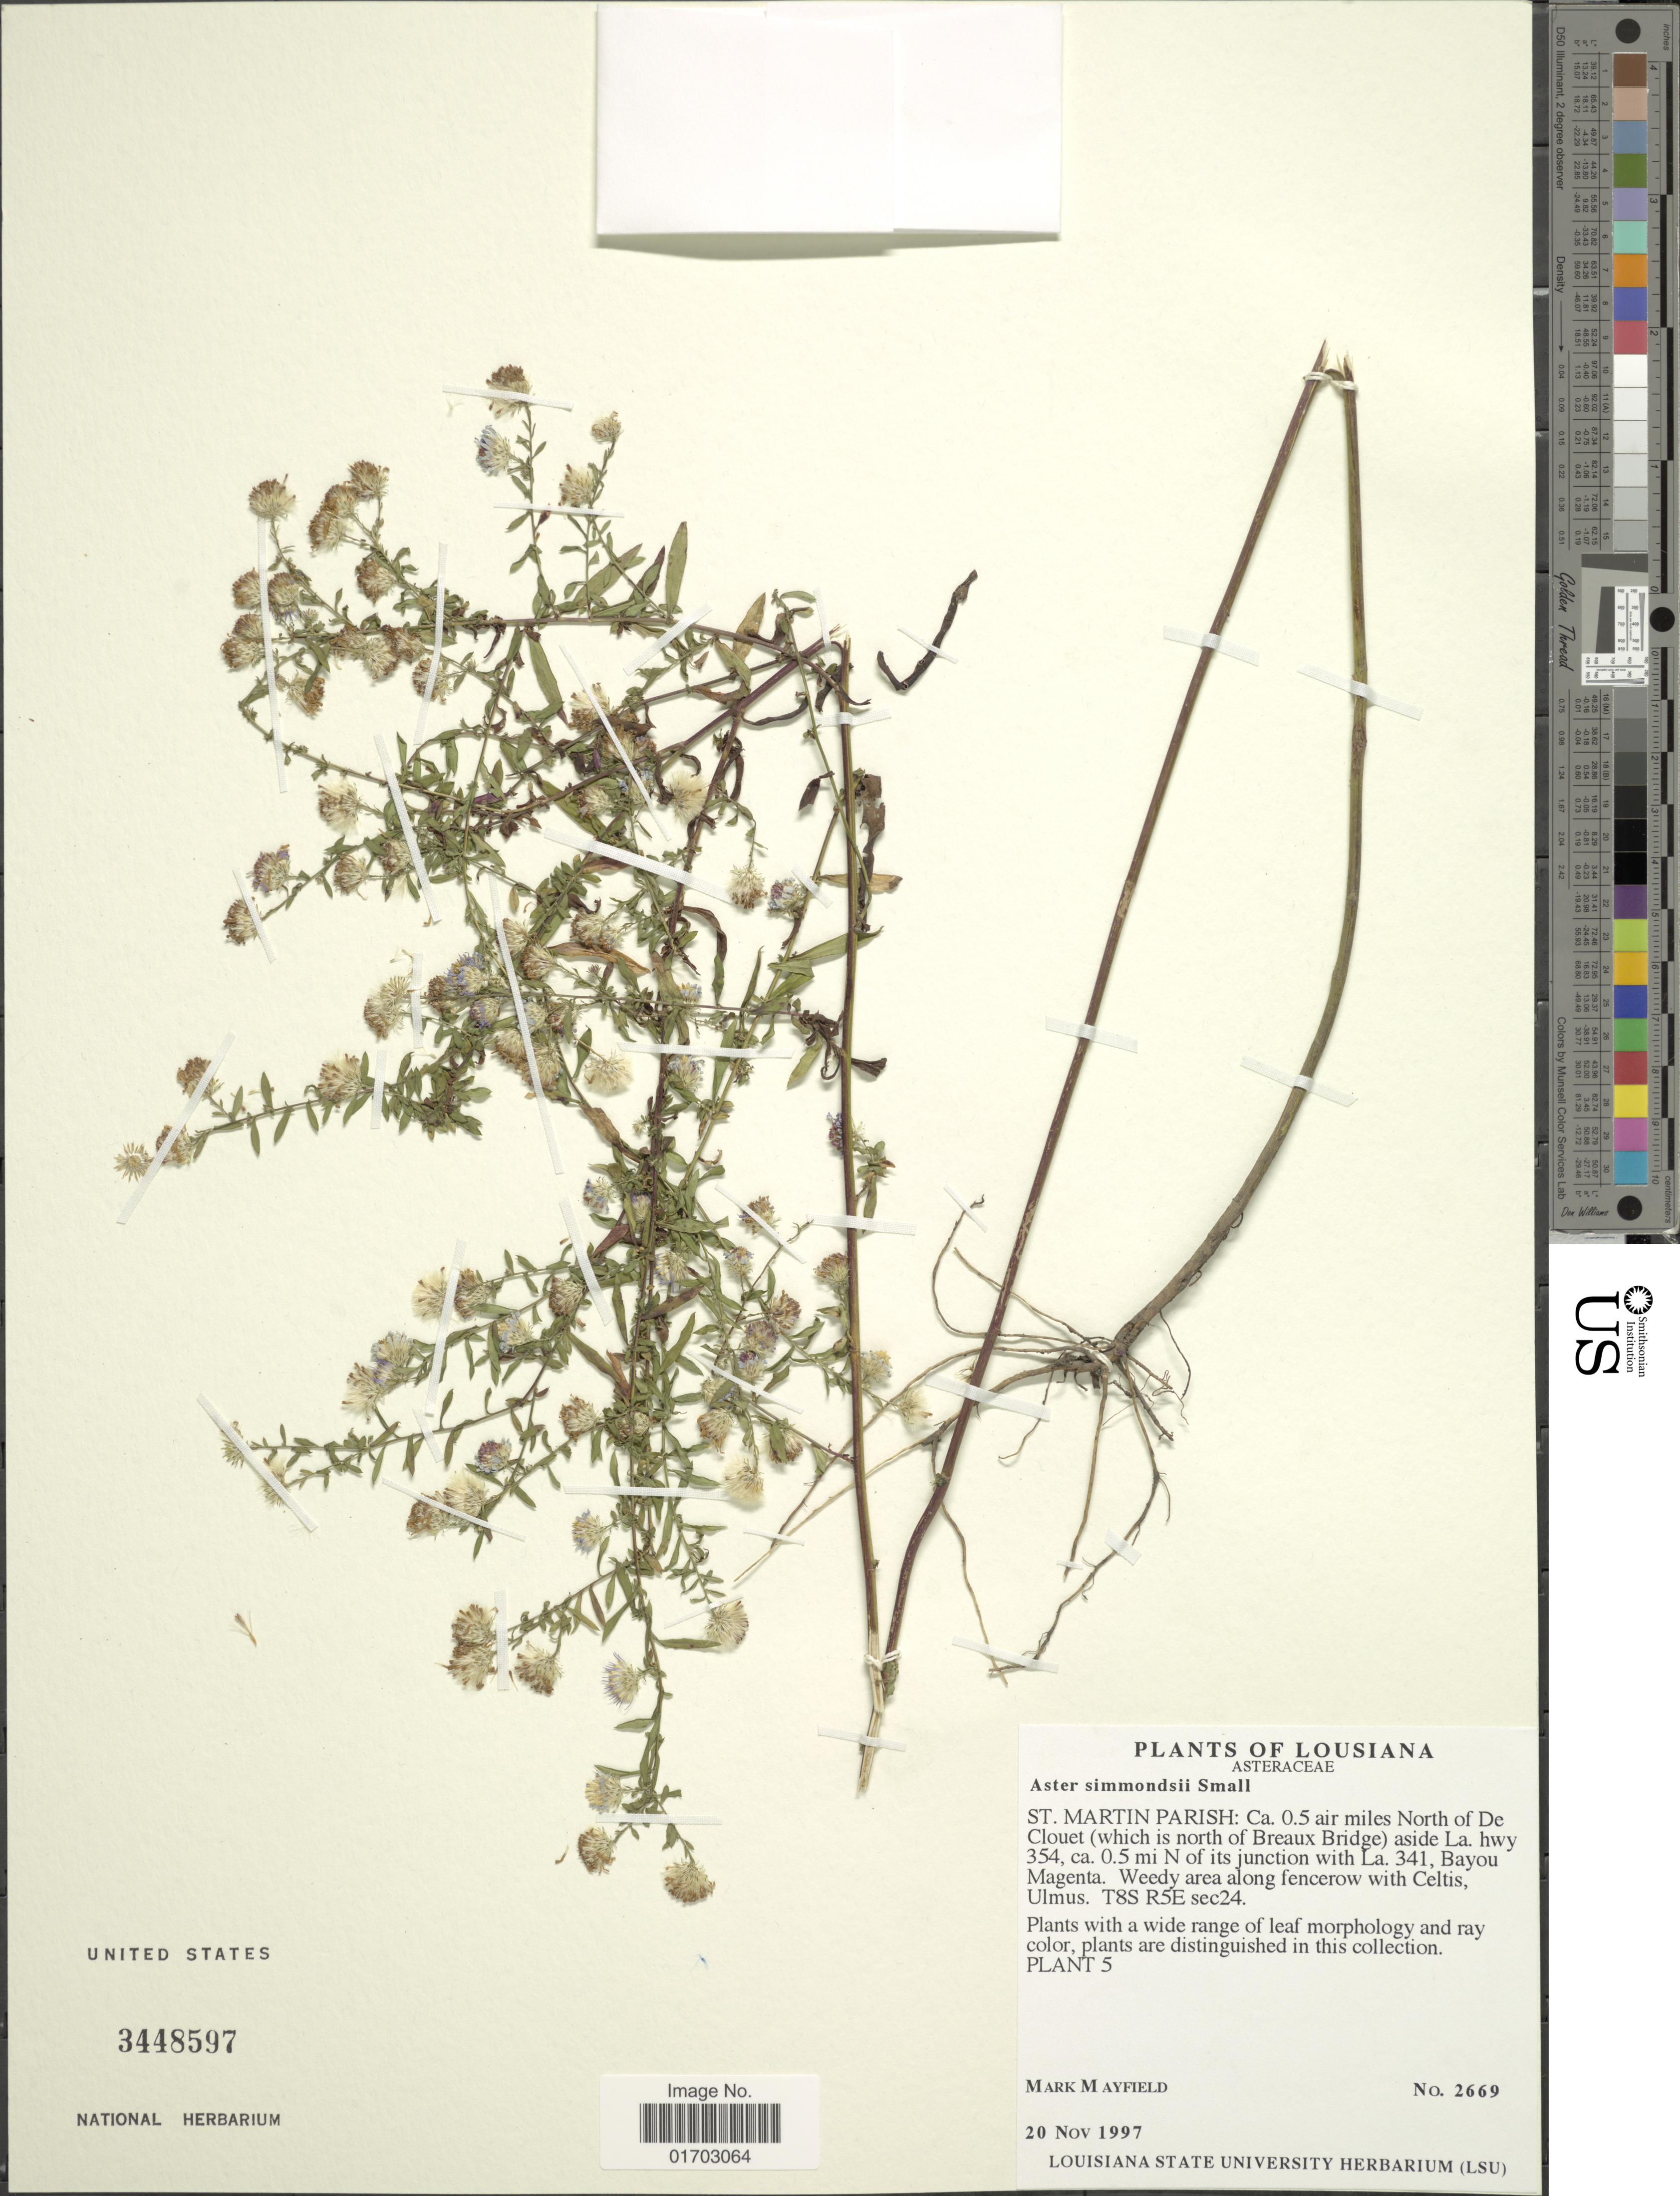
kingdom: Plantae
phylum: Tracheophyta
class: Magnoliopsida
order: Asterales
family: Asteraceae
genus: Symphyotrichum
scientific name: Symphyotrichum simmondsii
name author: (Small) G.L. Nesom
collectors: M. H. Mayfield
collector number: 2669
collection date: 1997-11-20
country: United States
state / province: Louisiana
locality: St. Martin Parish: Ca. 0.5 air miles North of De Clouet (which is north of Breaux Bridge) aside La. hwy 354, ca. 0.5 mi N of its junction with La, 341, Bayou Magenta.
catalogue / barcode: US 3448597